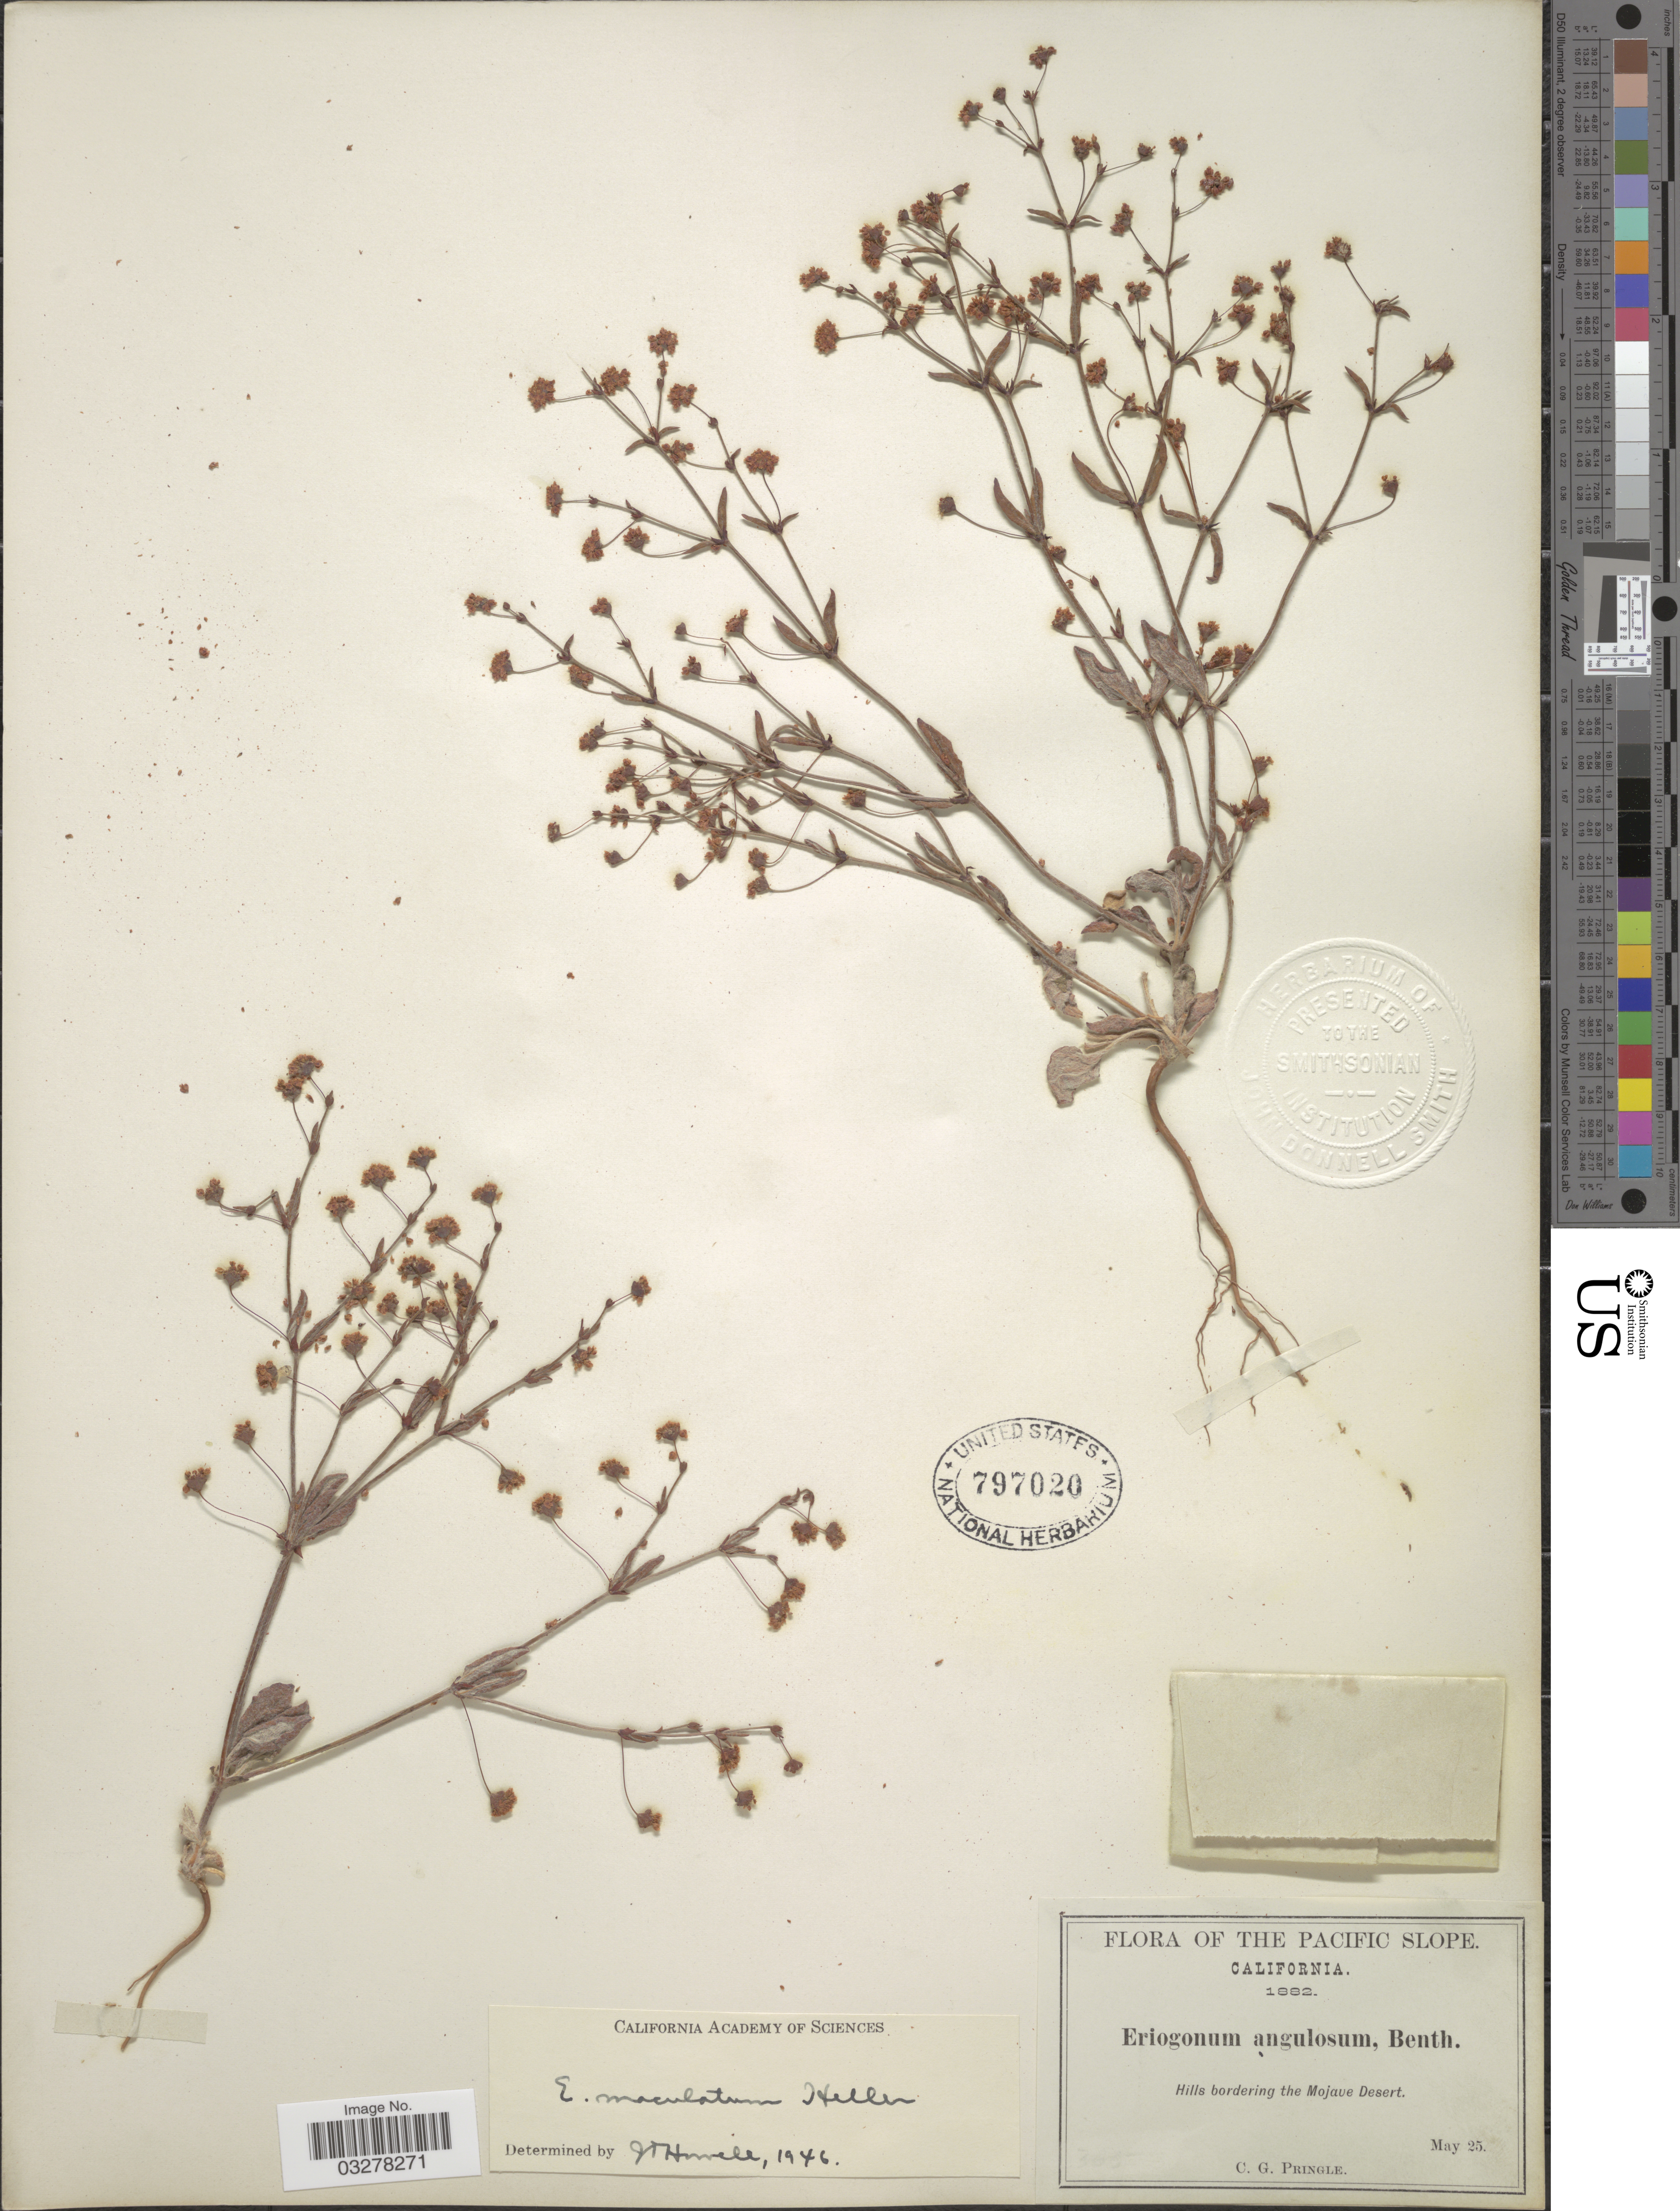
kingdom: Plantae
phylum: Tracheophyta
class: Magnoliopsida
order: Caryophyllales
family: Polygonaceae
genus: Eriogonum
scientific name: Eriogonum maculatum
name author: A. Heller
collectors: C. G. Pringle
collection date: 1882-05-25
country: United States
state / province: California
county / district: San Bernardino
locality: Pacific Slope. Hills bordering the Mojave Desert.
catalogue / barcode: US 797020